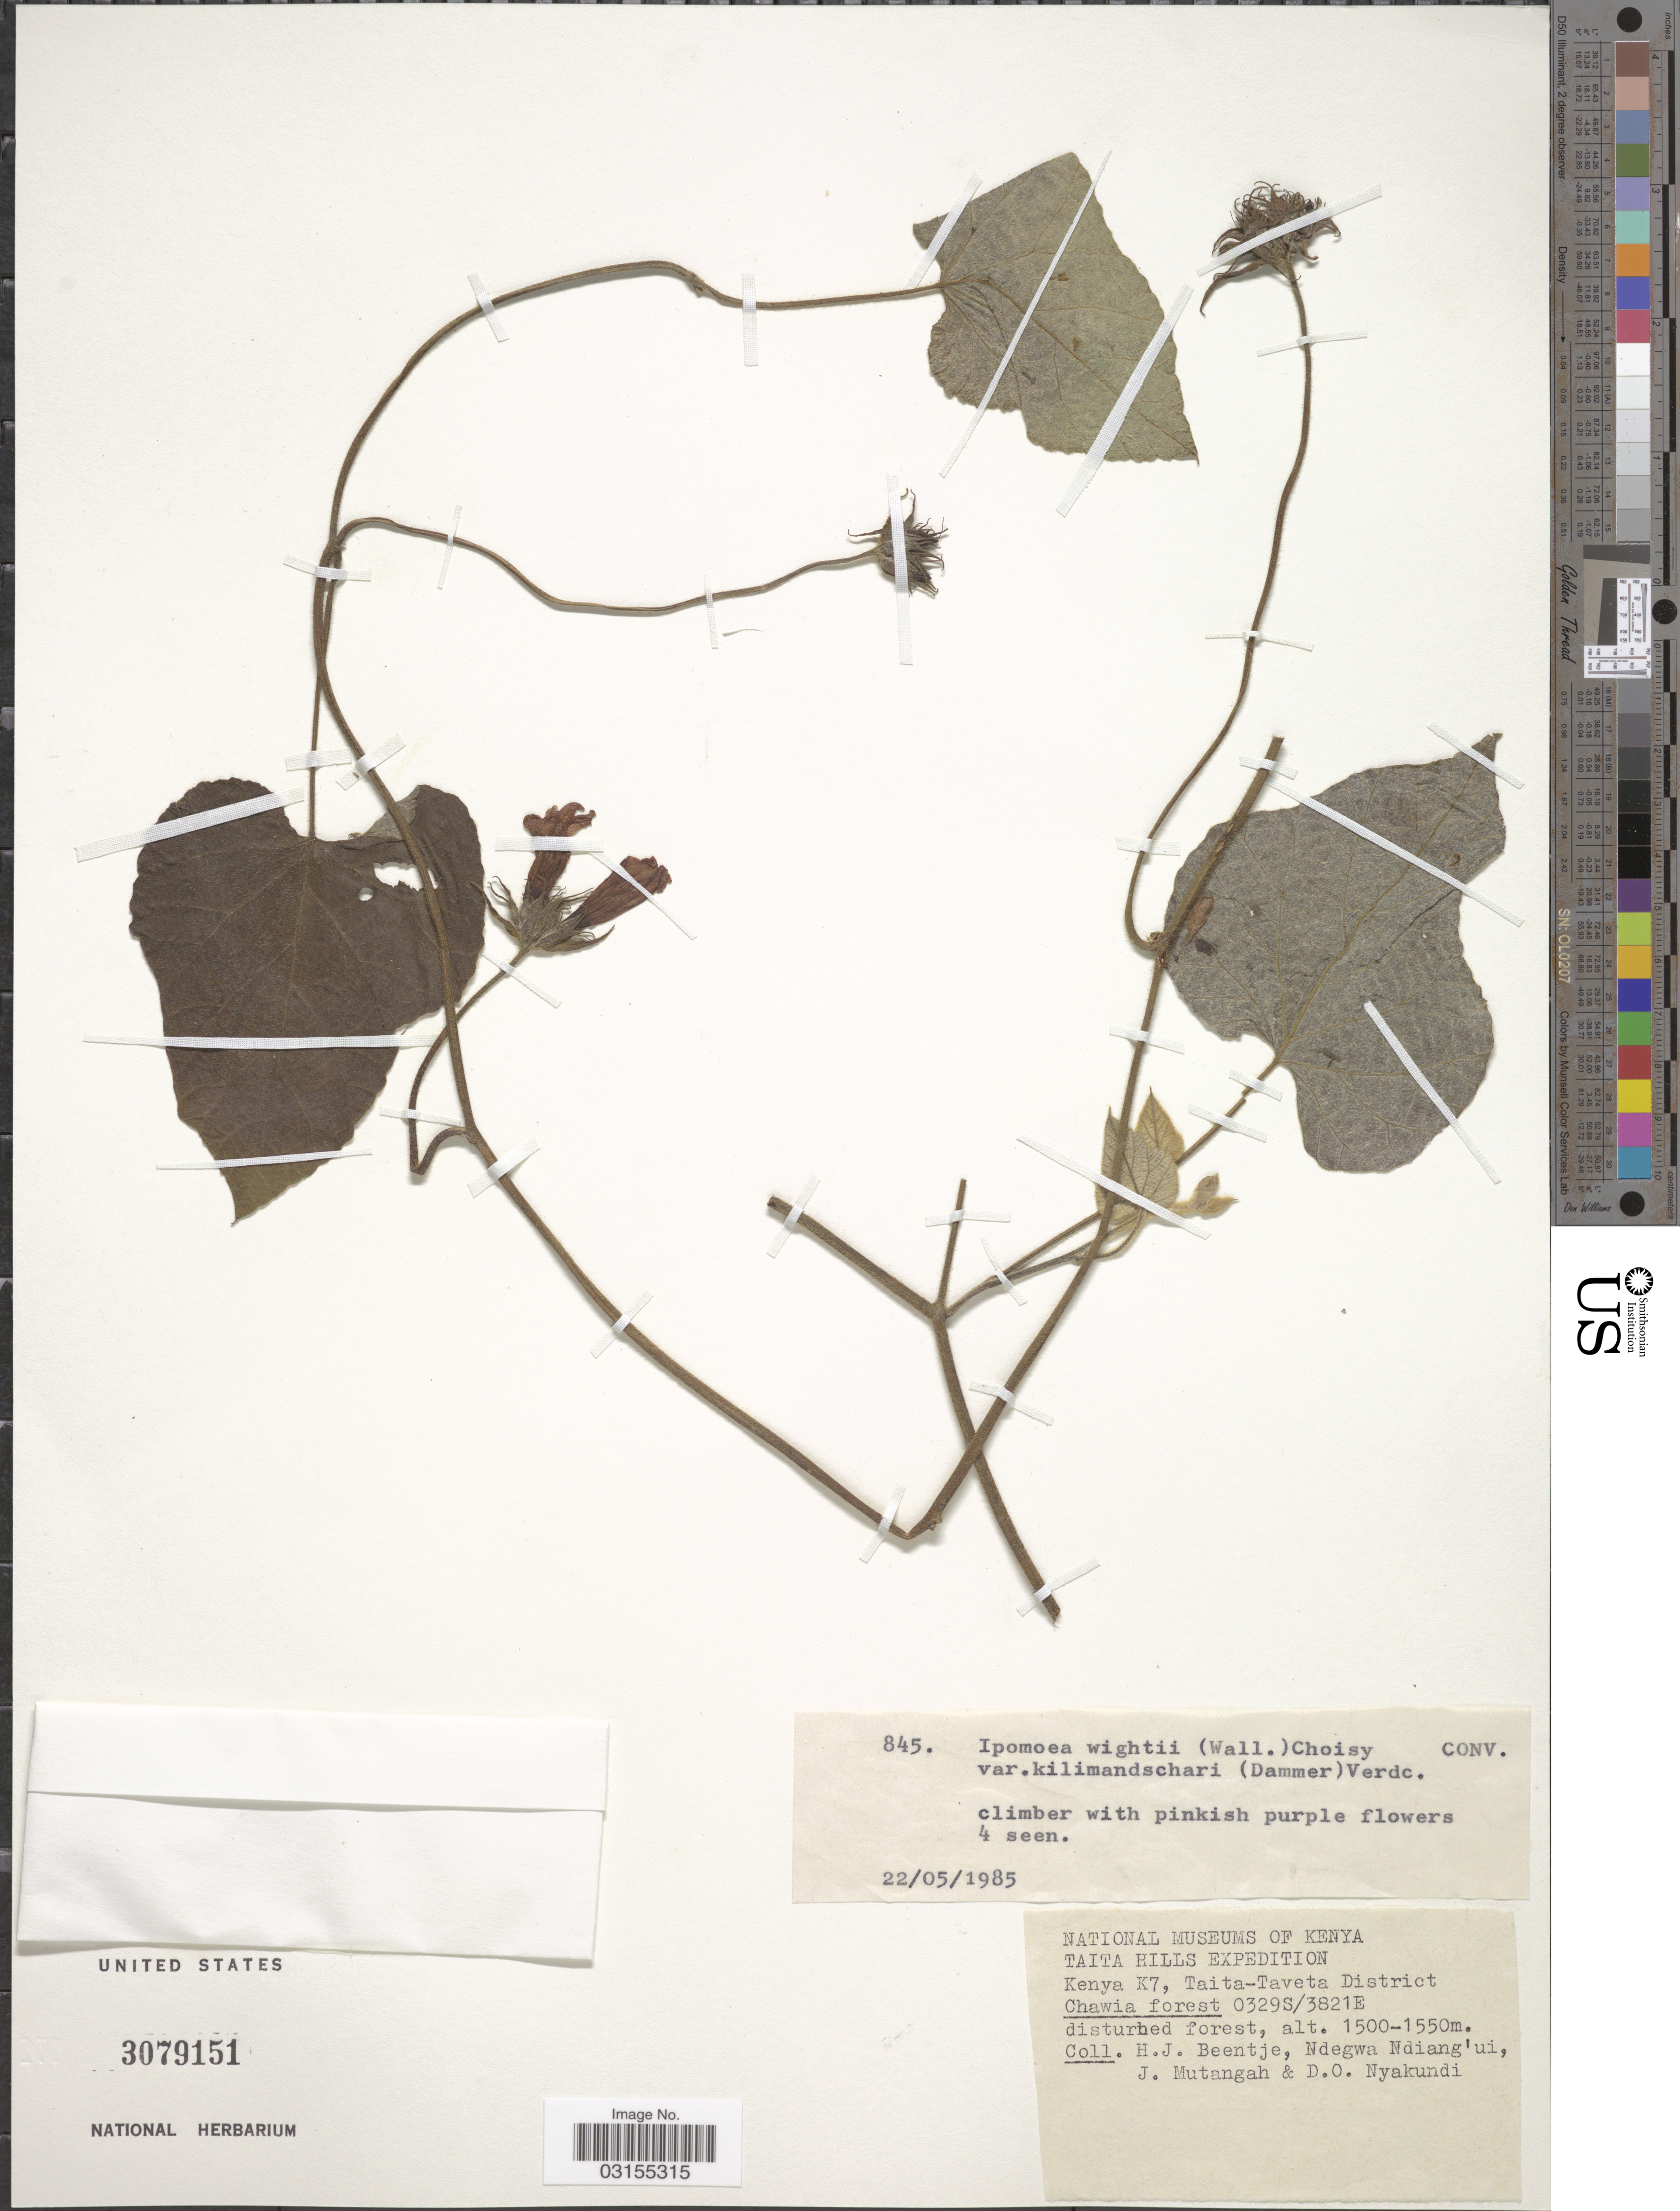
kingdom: Plantae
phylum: Tracheophyta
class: Magnoliopsida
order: Solanales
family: Convolvulaceae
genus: Ipomoea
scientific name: Ipomoea wightii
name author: (Wall.) Choisy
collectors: H. J. Beentje, Ndegwa Ndiang'ui, J. Mutangah & D. Nyakundi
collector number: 845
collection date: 1985-05-22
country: Kenya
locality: K7, Taita Taveta District Chawia forest.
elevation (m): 1500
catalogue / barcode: US 3079151